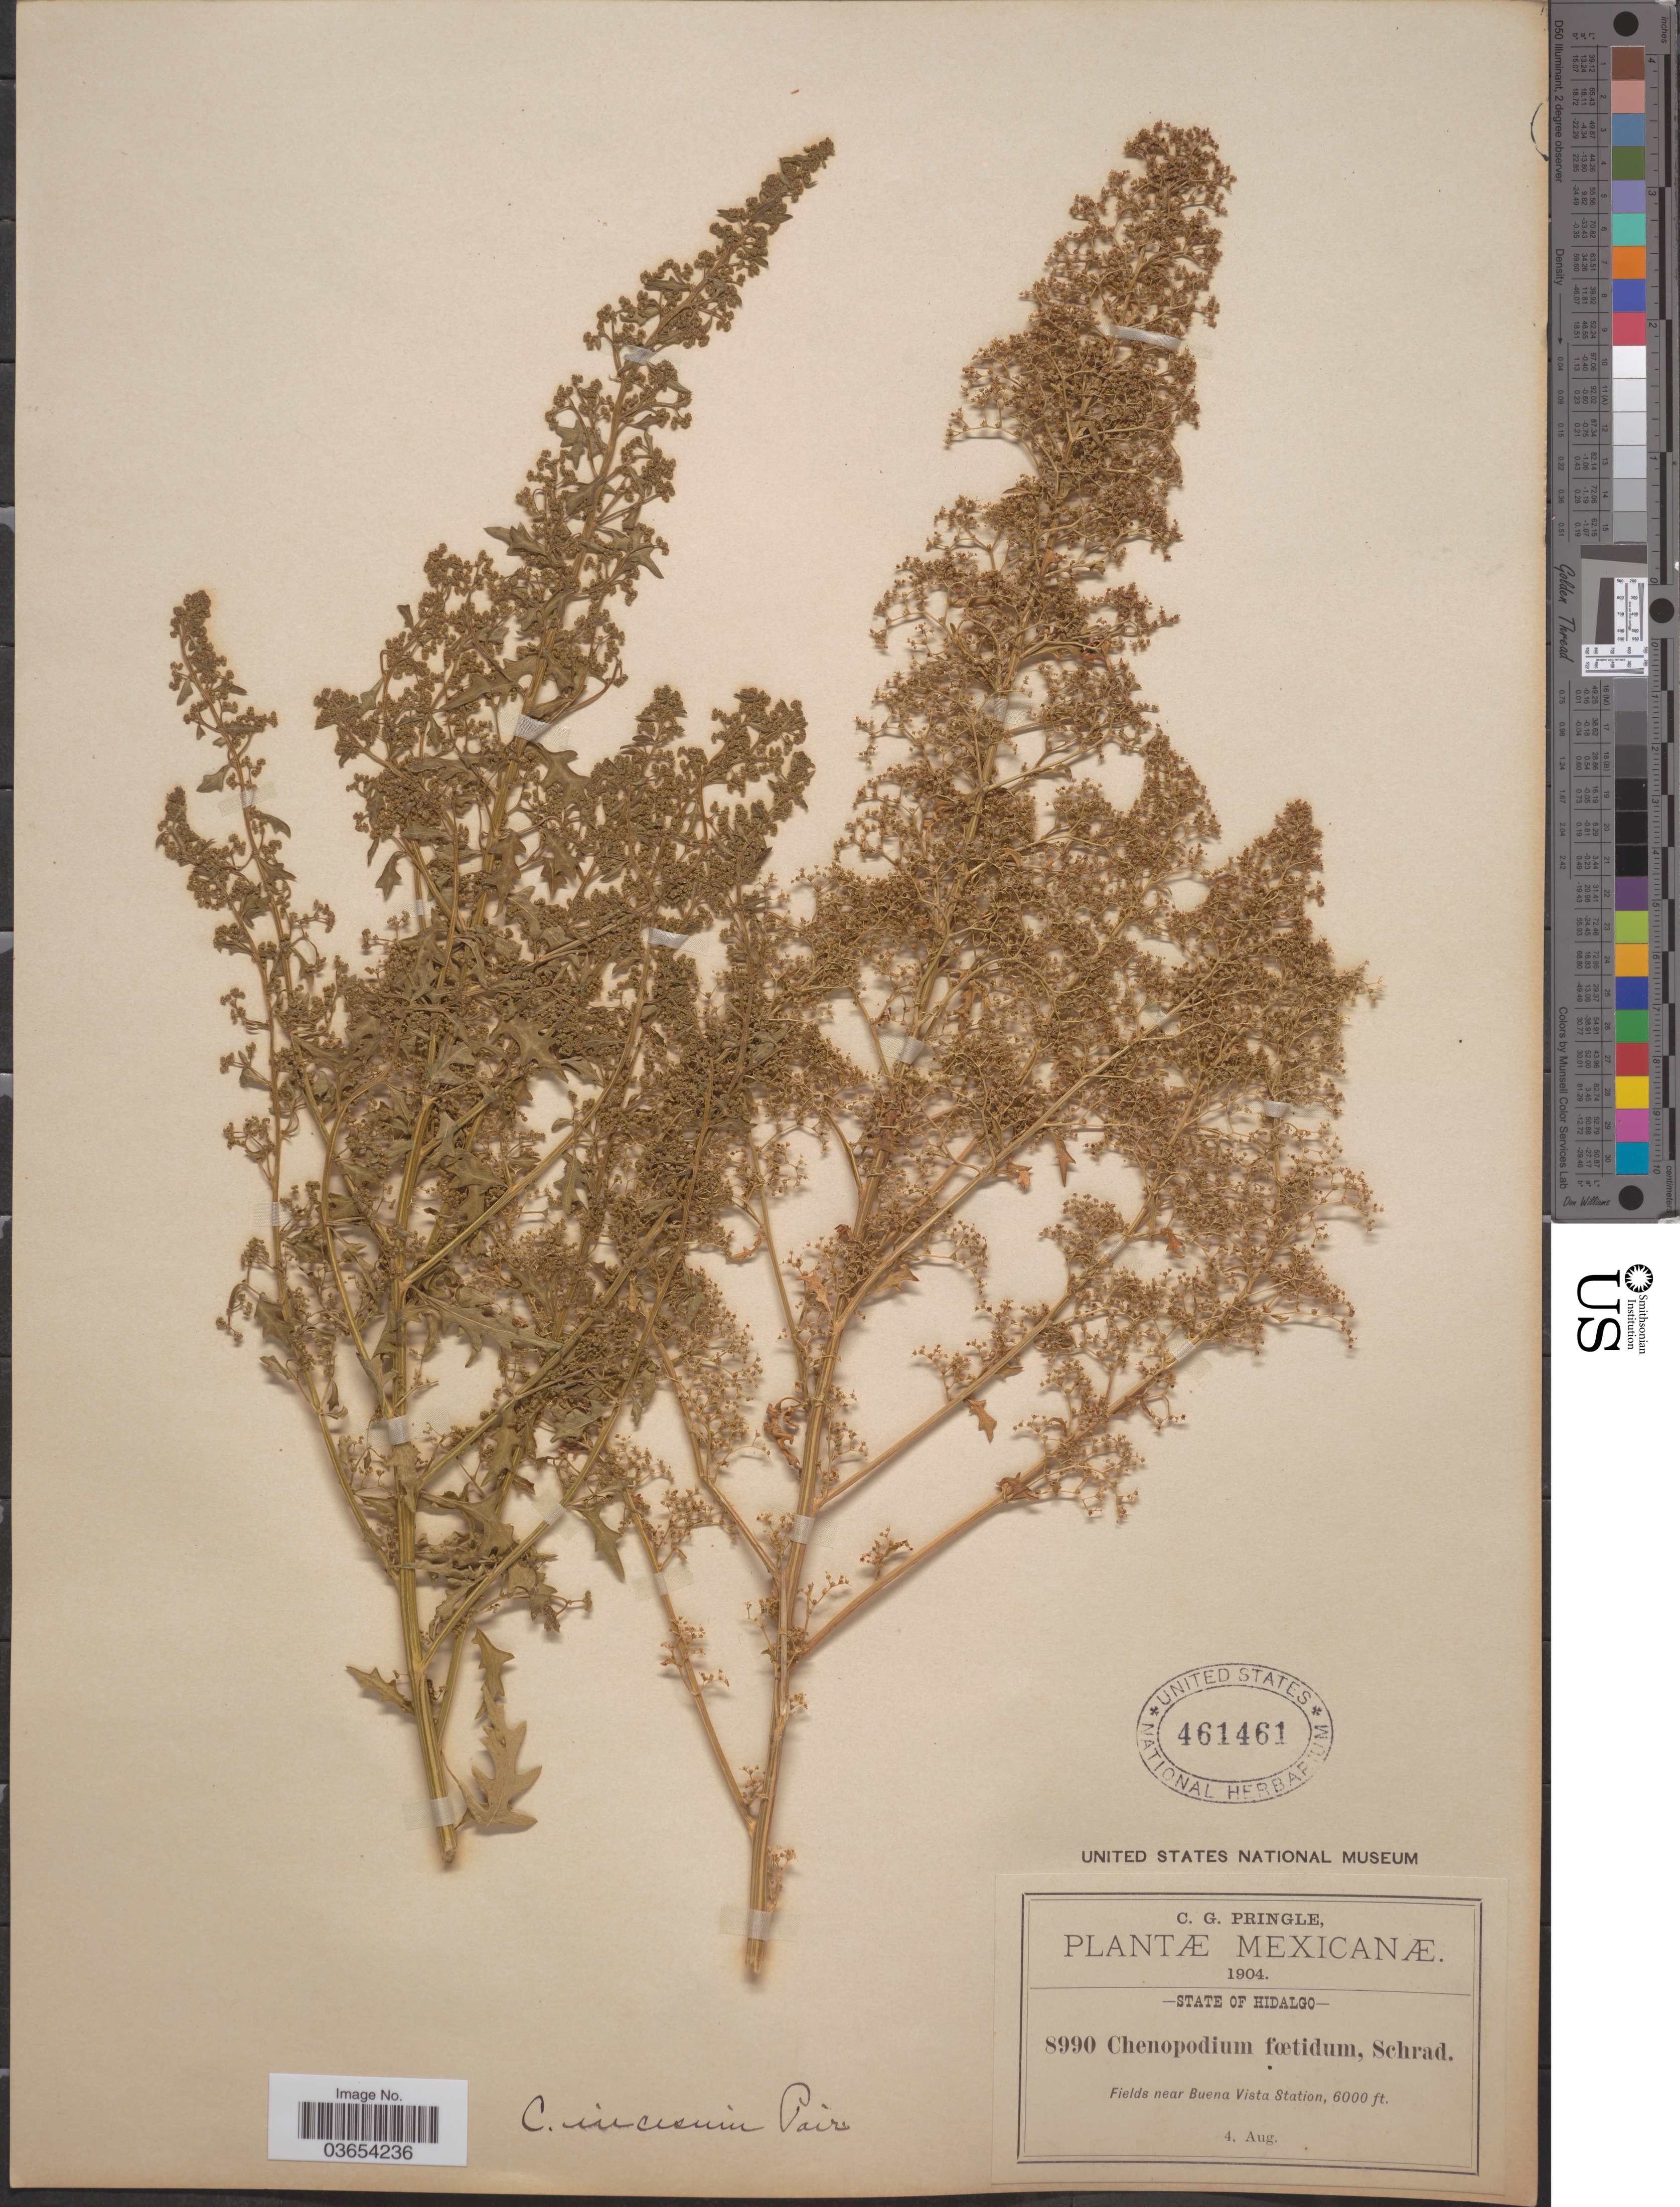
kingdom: Plantae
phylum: Tracheophyta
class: Magnoliopsida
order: Caryophyllales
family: Amaranthaceae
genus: Chenopodium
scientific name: Chenopodium incisum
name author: Poir.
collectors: C. G. Pringle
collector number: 8990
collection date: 1904-08-04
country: Mexico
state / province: Hidalgo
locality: Fields near Buena Vista Station.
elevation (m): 1829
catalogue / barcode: US 461461